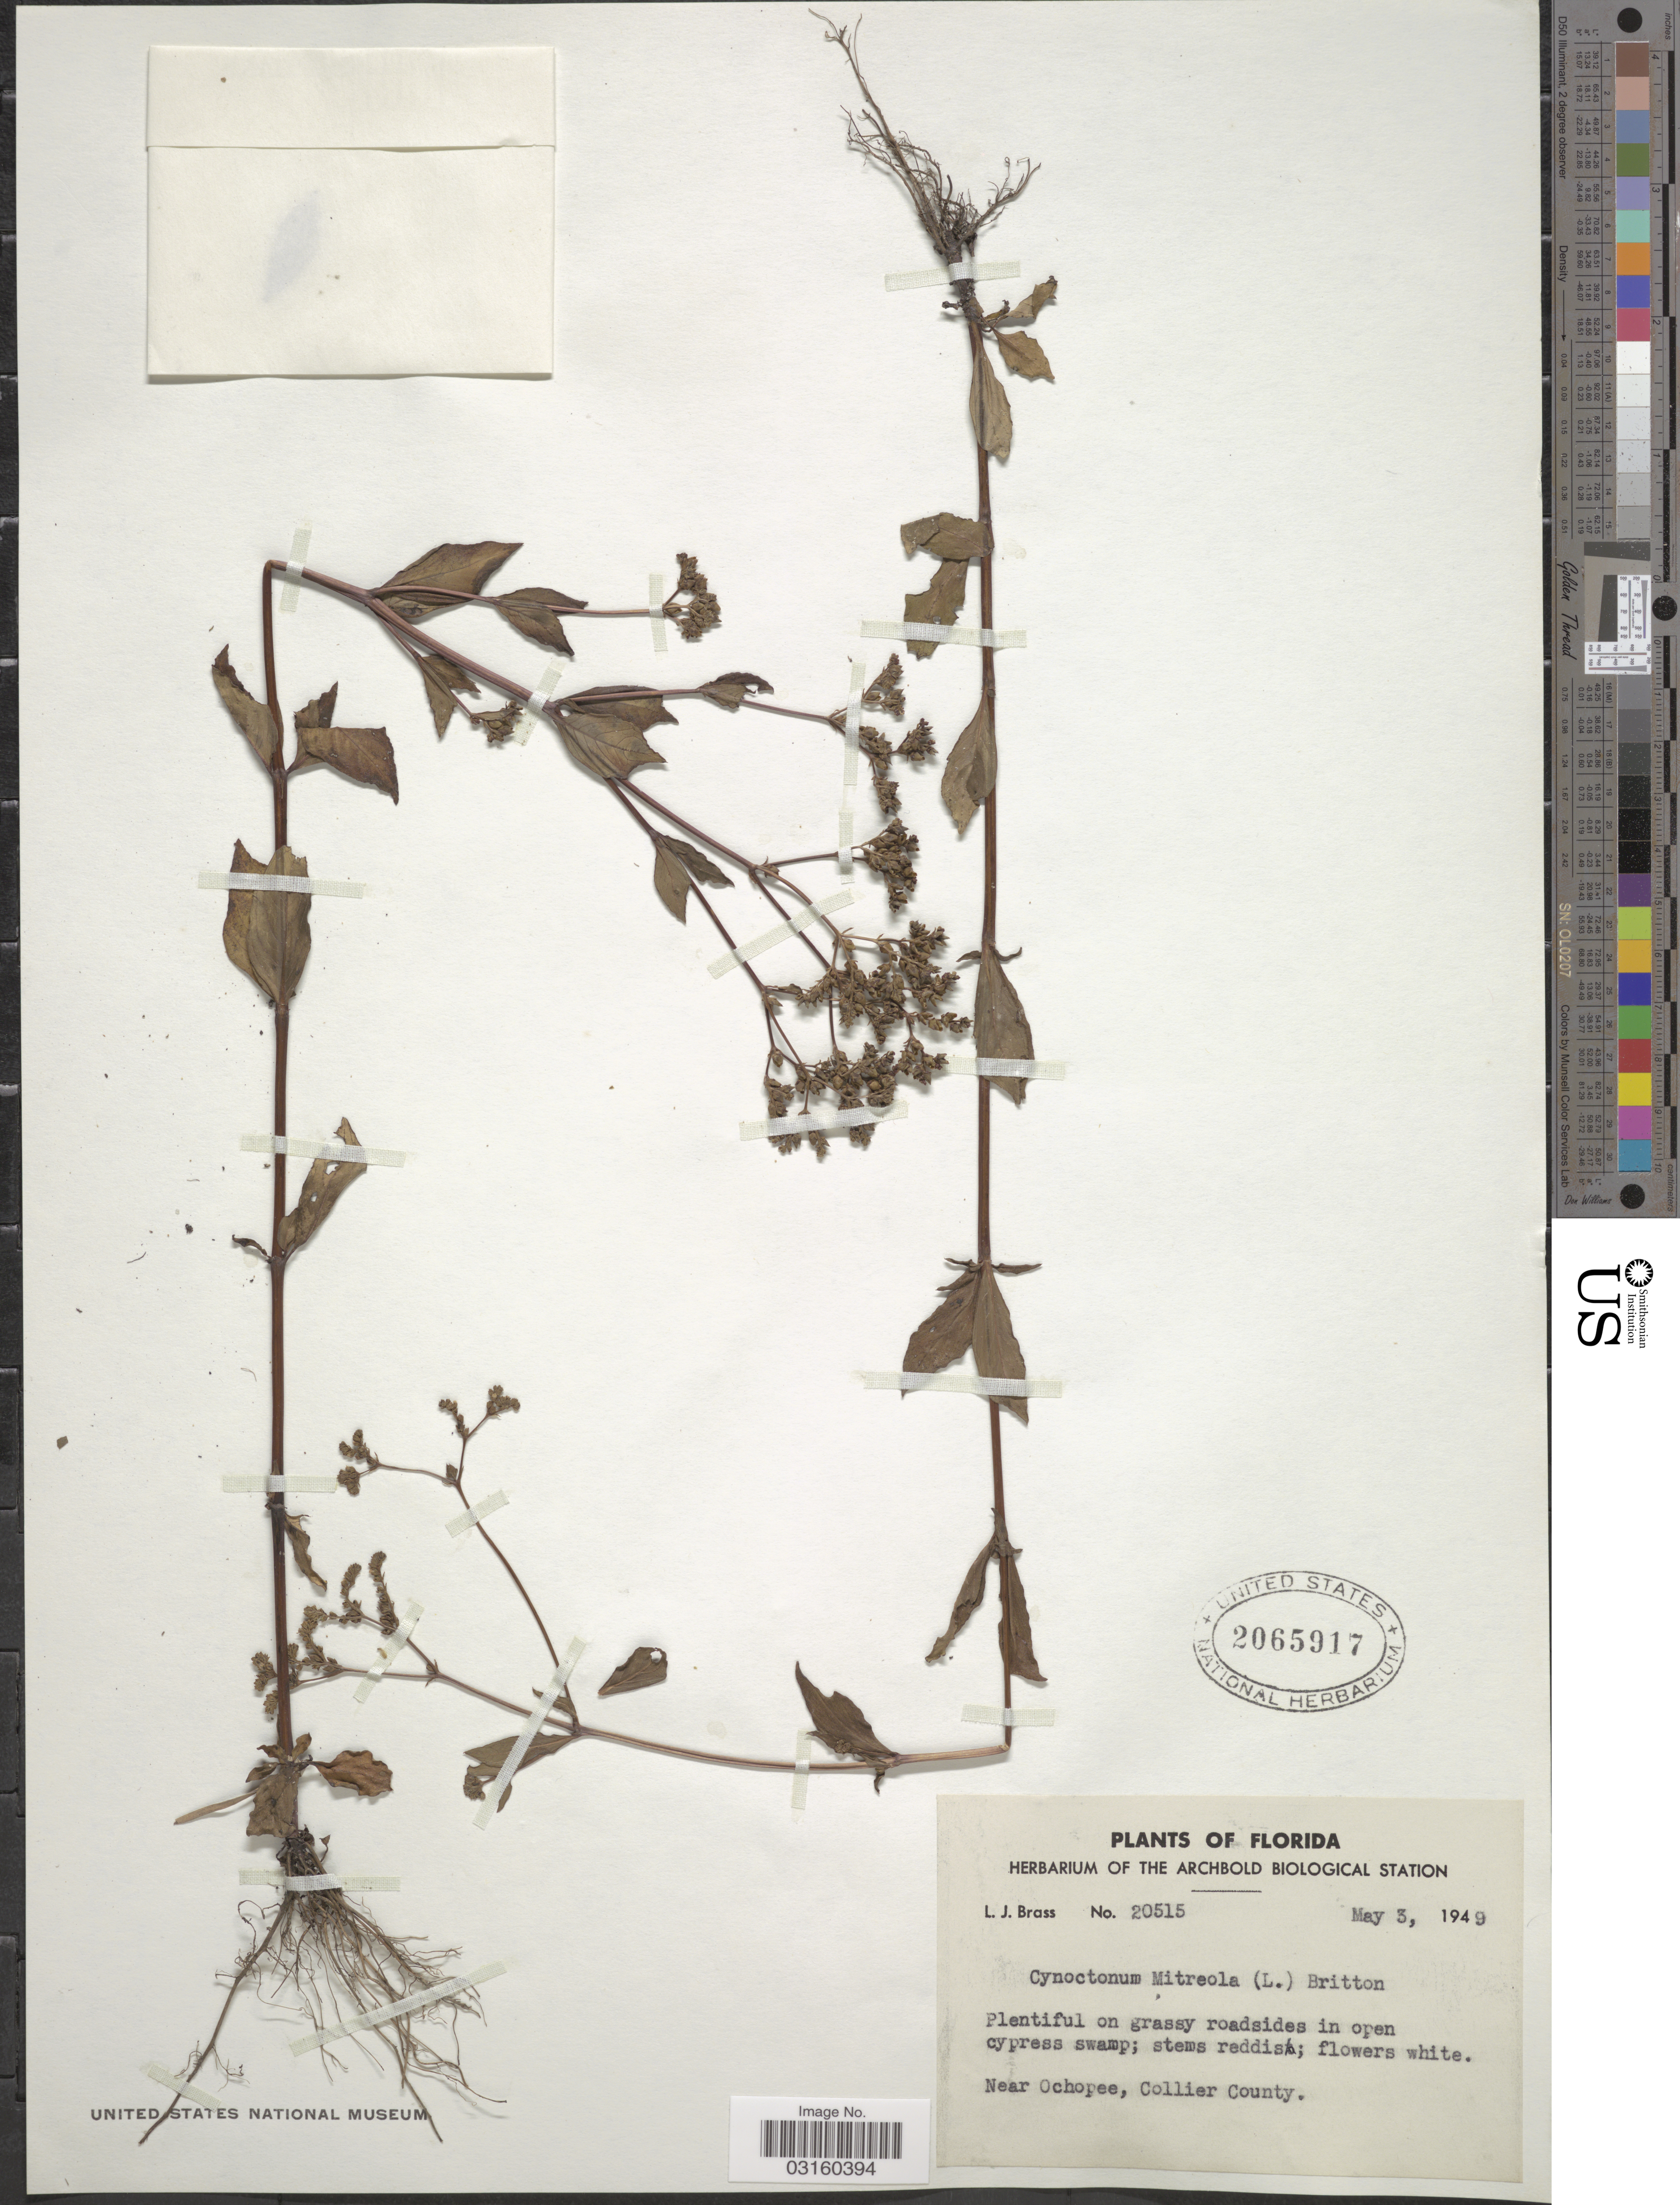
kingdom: Plantae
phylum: Tracheophyta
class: Magnoliopsida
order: Gentianales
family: Loganiaceae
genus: Mitreola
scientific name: Mitreola petiolata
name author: (J.F. Gmel.) Torr. & A. Gray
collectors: L. J. Brass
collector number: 20515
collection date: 1949-05-03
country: United States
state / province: Florida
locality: Near Ochopee, Collier County.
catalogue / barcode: US 2065917